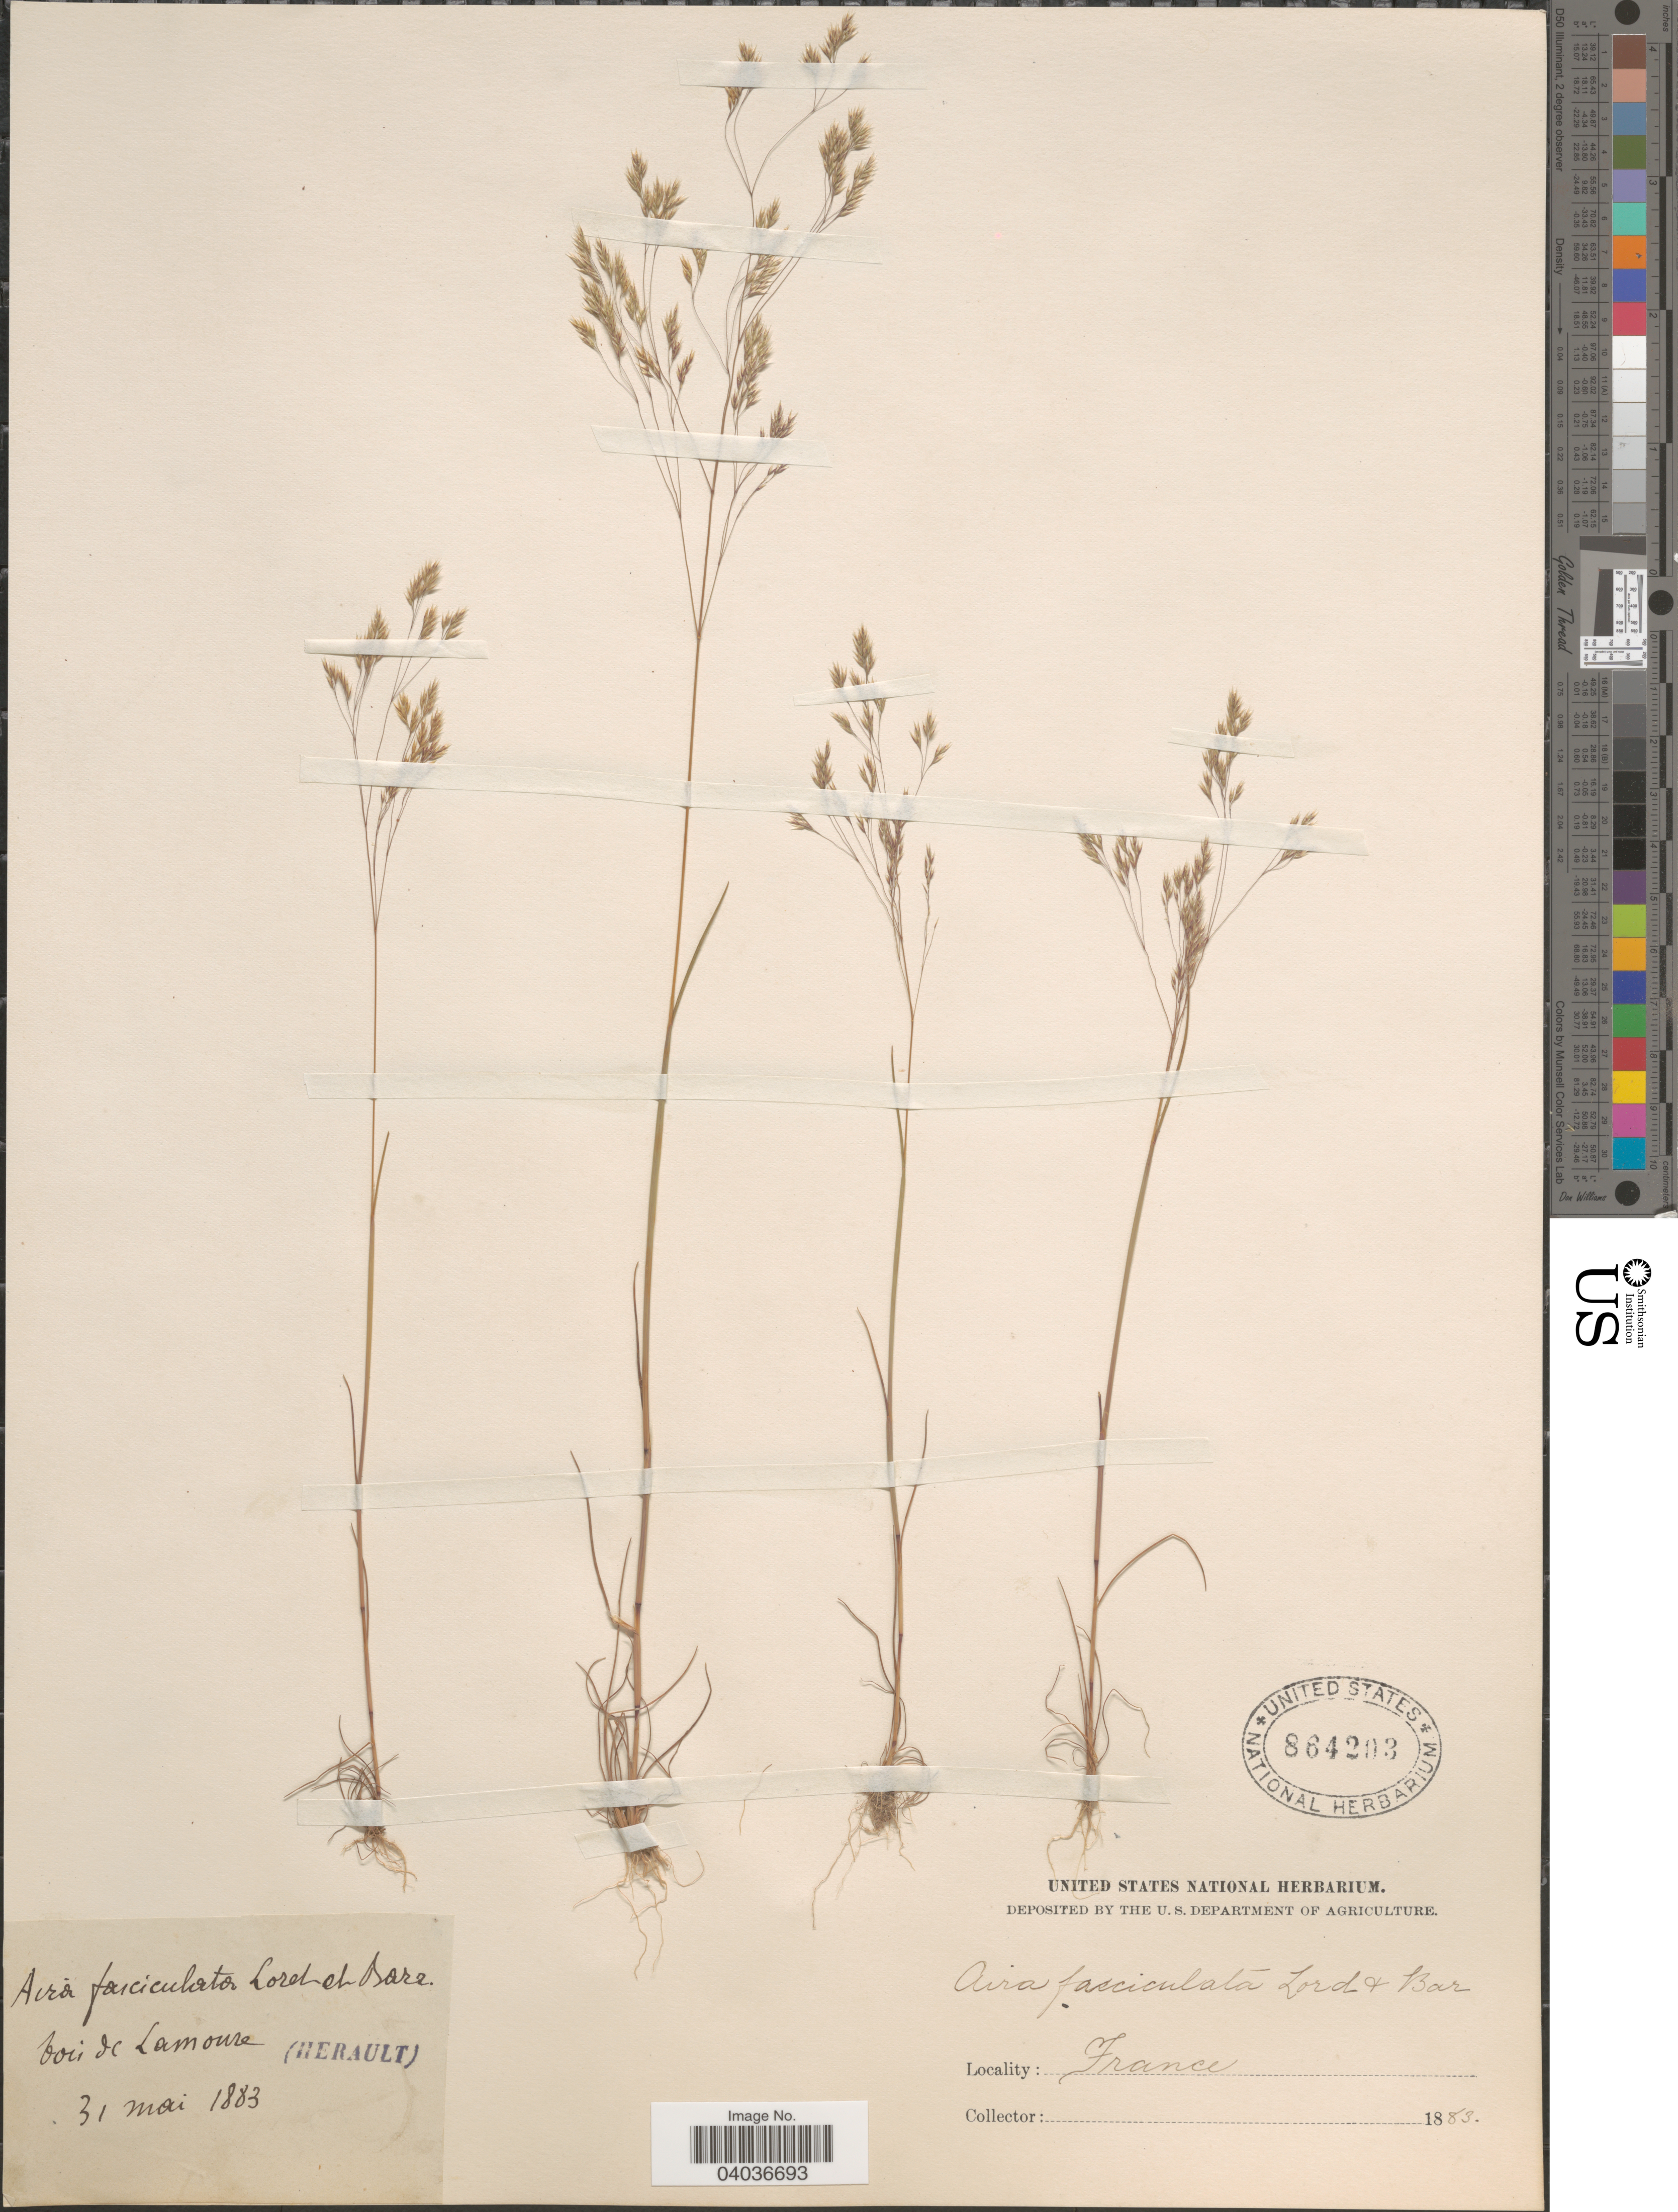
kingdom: Plantae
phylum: Tracheophyta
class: Liliopsida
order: Poales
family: Poaceae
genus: Corynephorus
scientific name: Corynephorus fasciculatus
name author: Boiss. & Reuter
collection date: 1883-05-31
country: France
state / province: Occitanie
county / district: Hérault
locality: Bois de Lamoure (Herault).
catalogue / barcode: US 864203